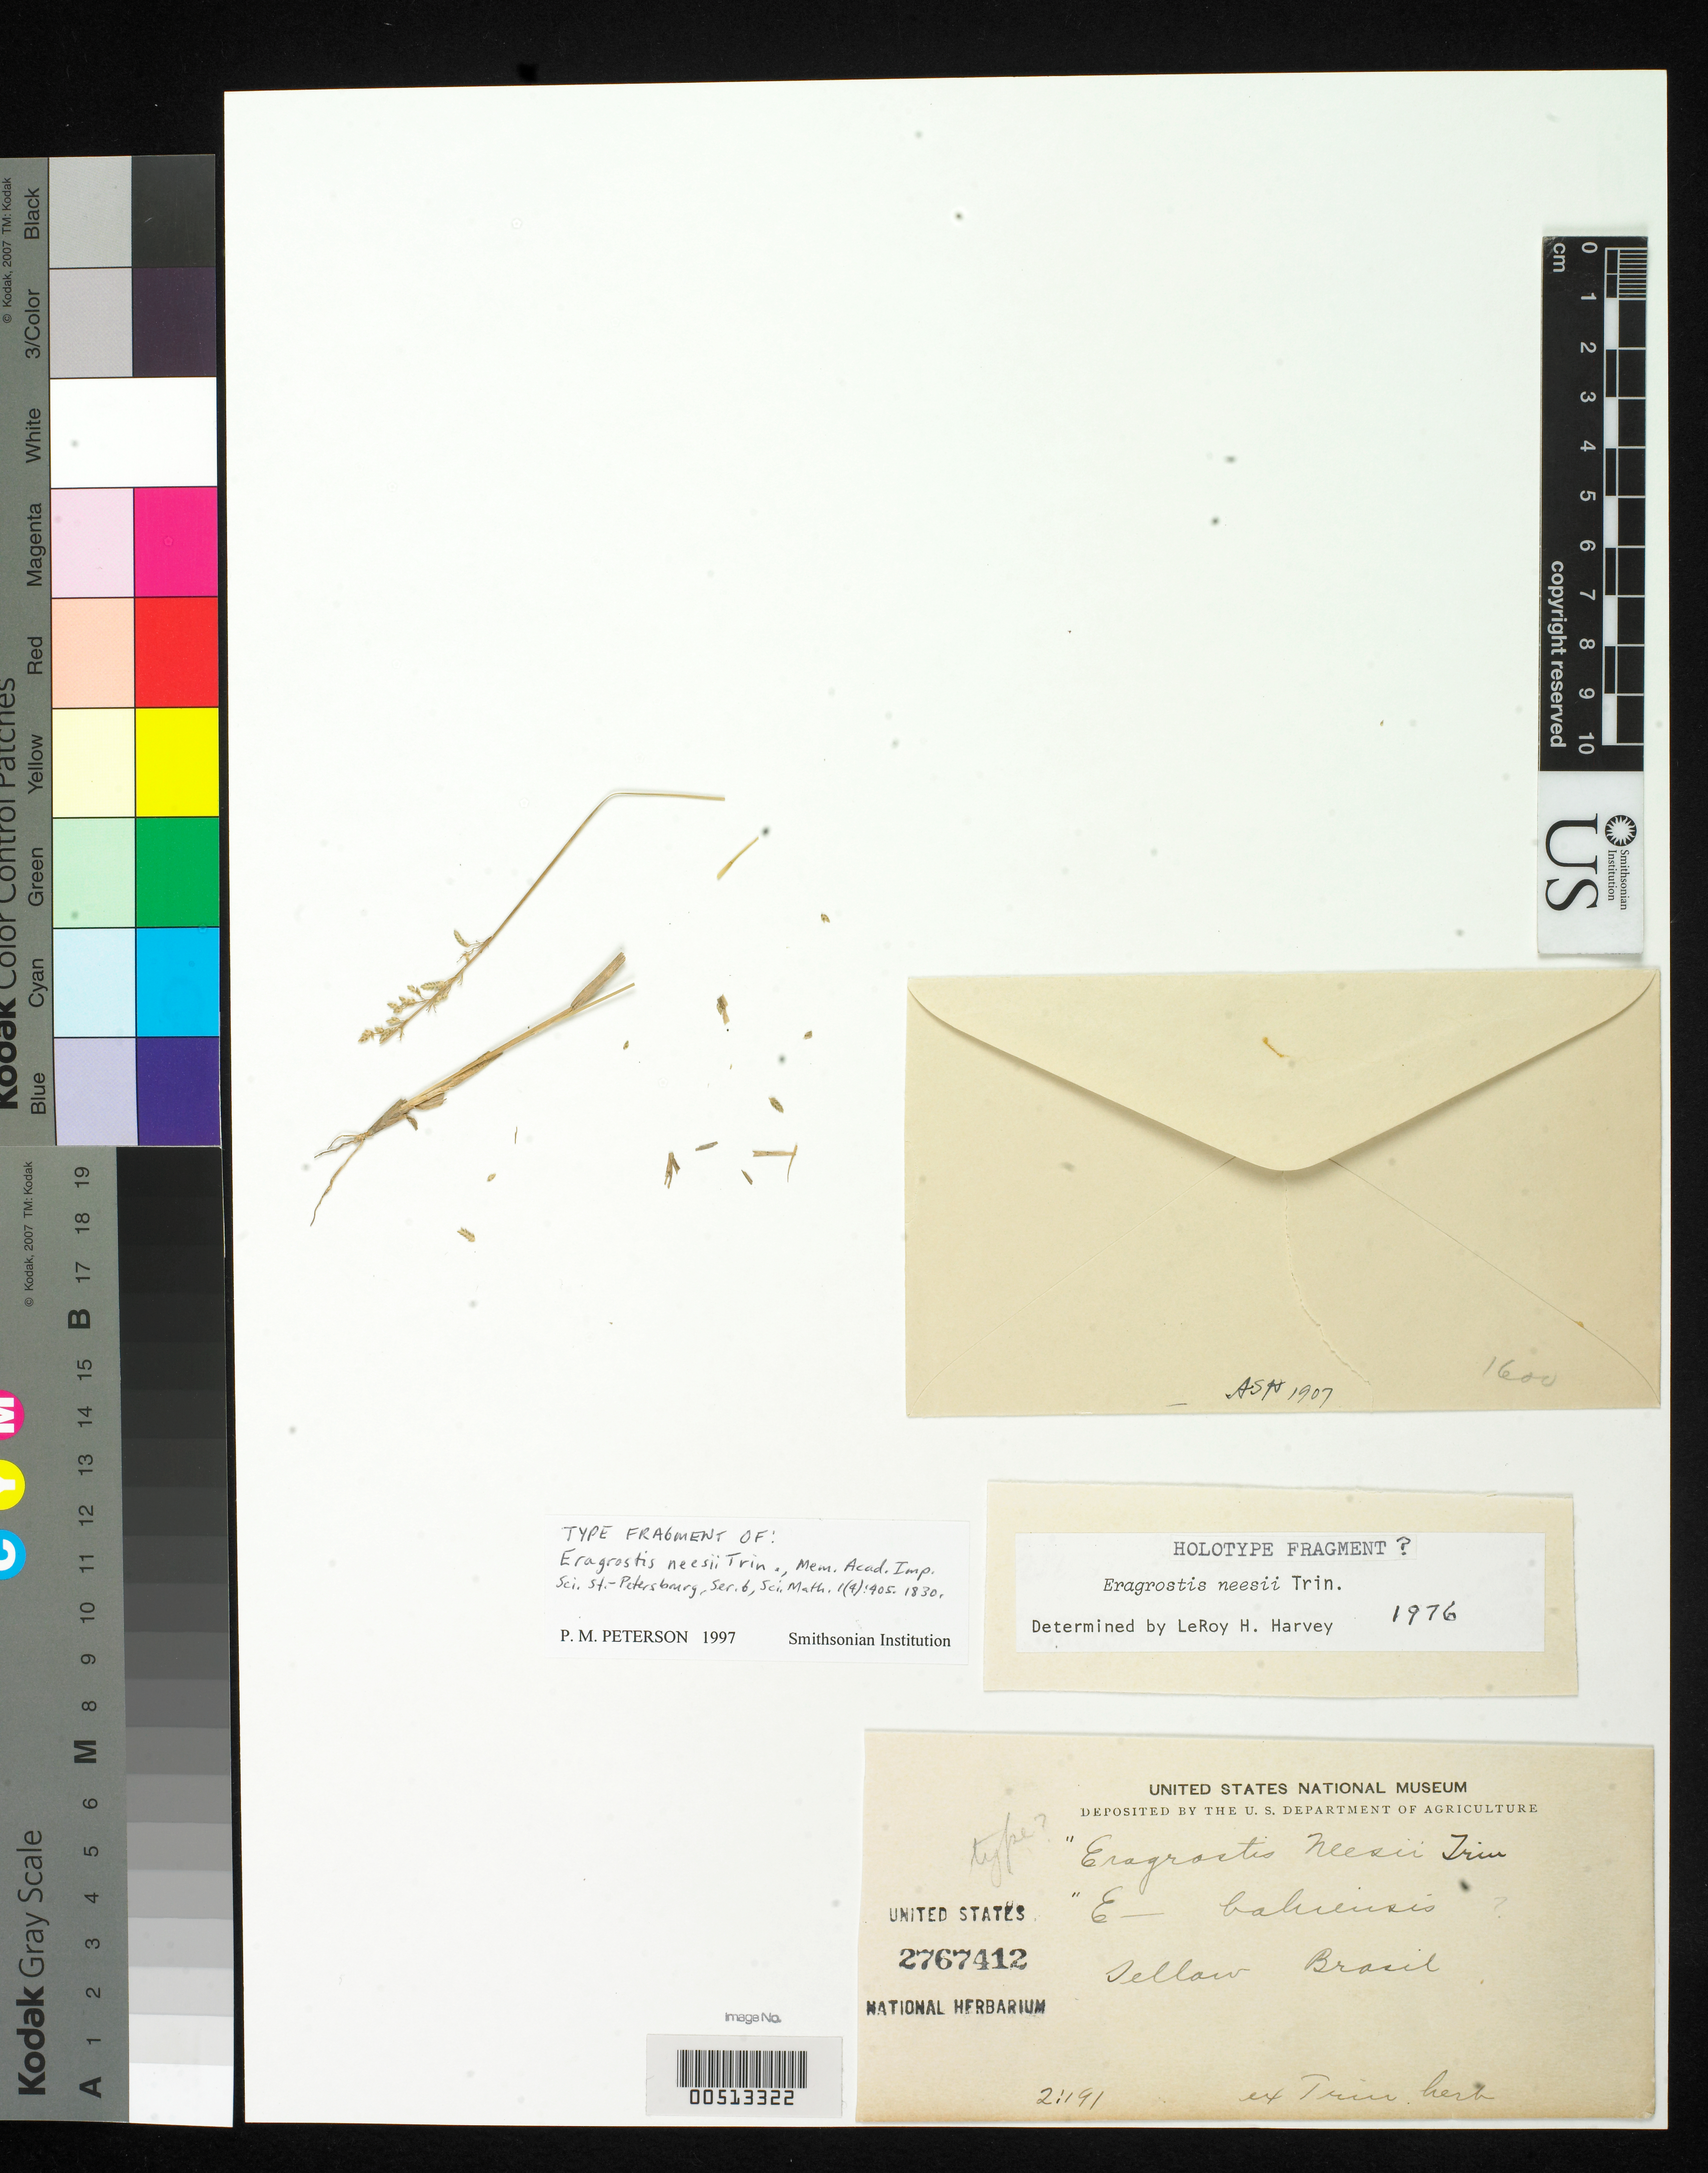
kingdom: Plantae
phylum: Tracheophyta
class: Liliopsida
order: Poales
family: Poaceae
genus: Eragrostis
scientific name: Eragrostis neesii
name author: Trin.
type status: Type Fragment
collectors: F. Sellow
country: Brazil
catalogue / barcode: US 2767412